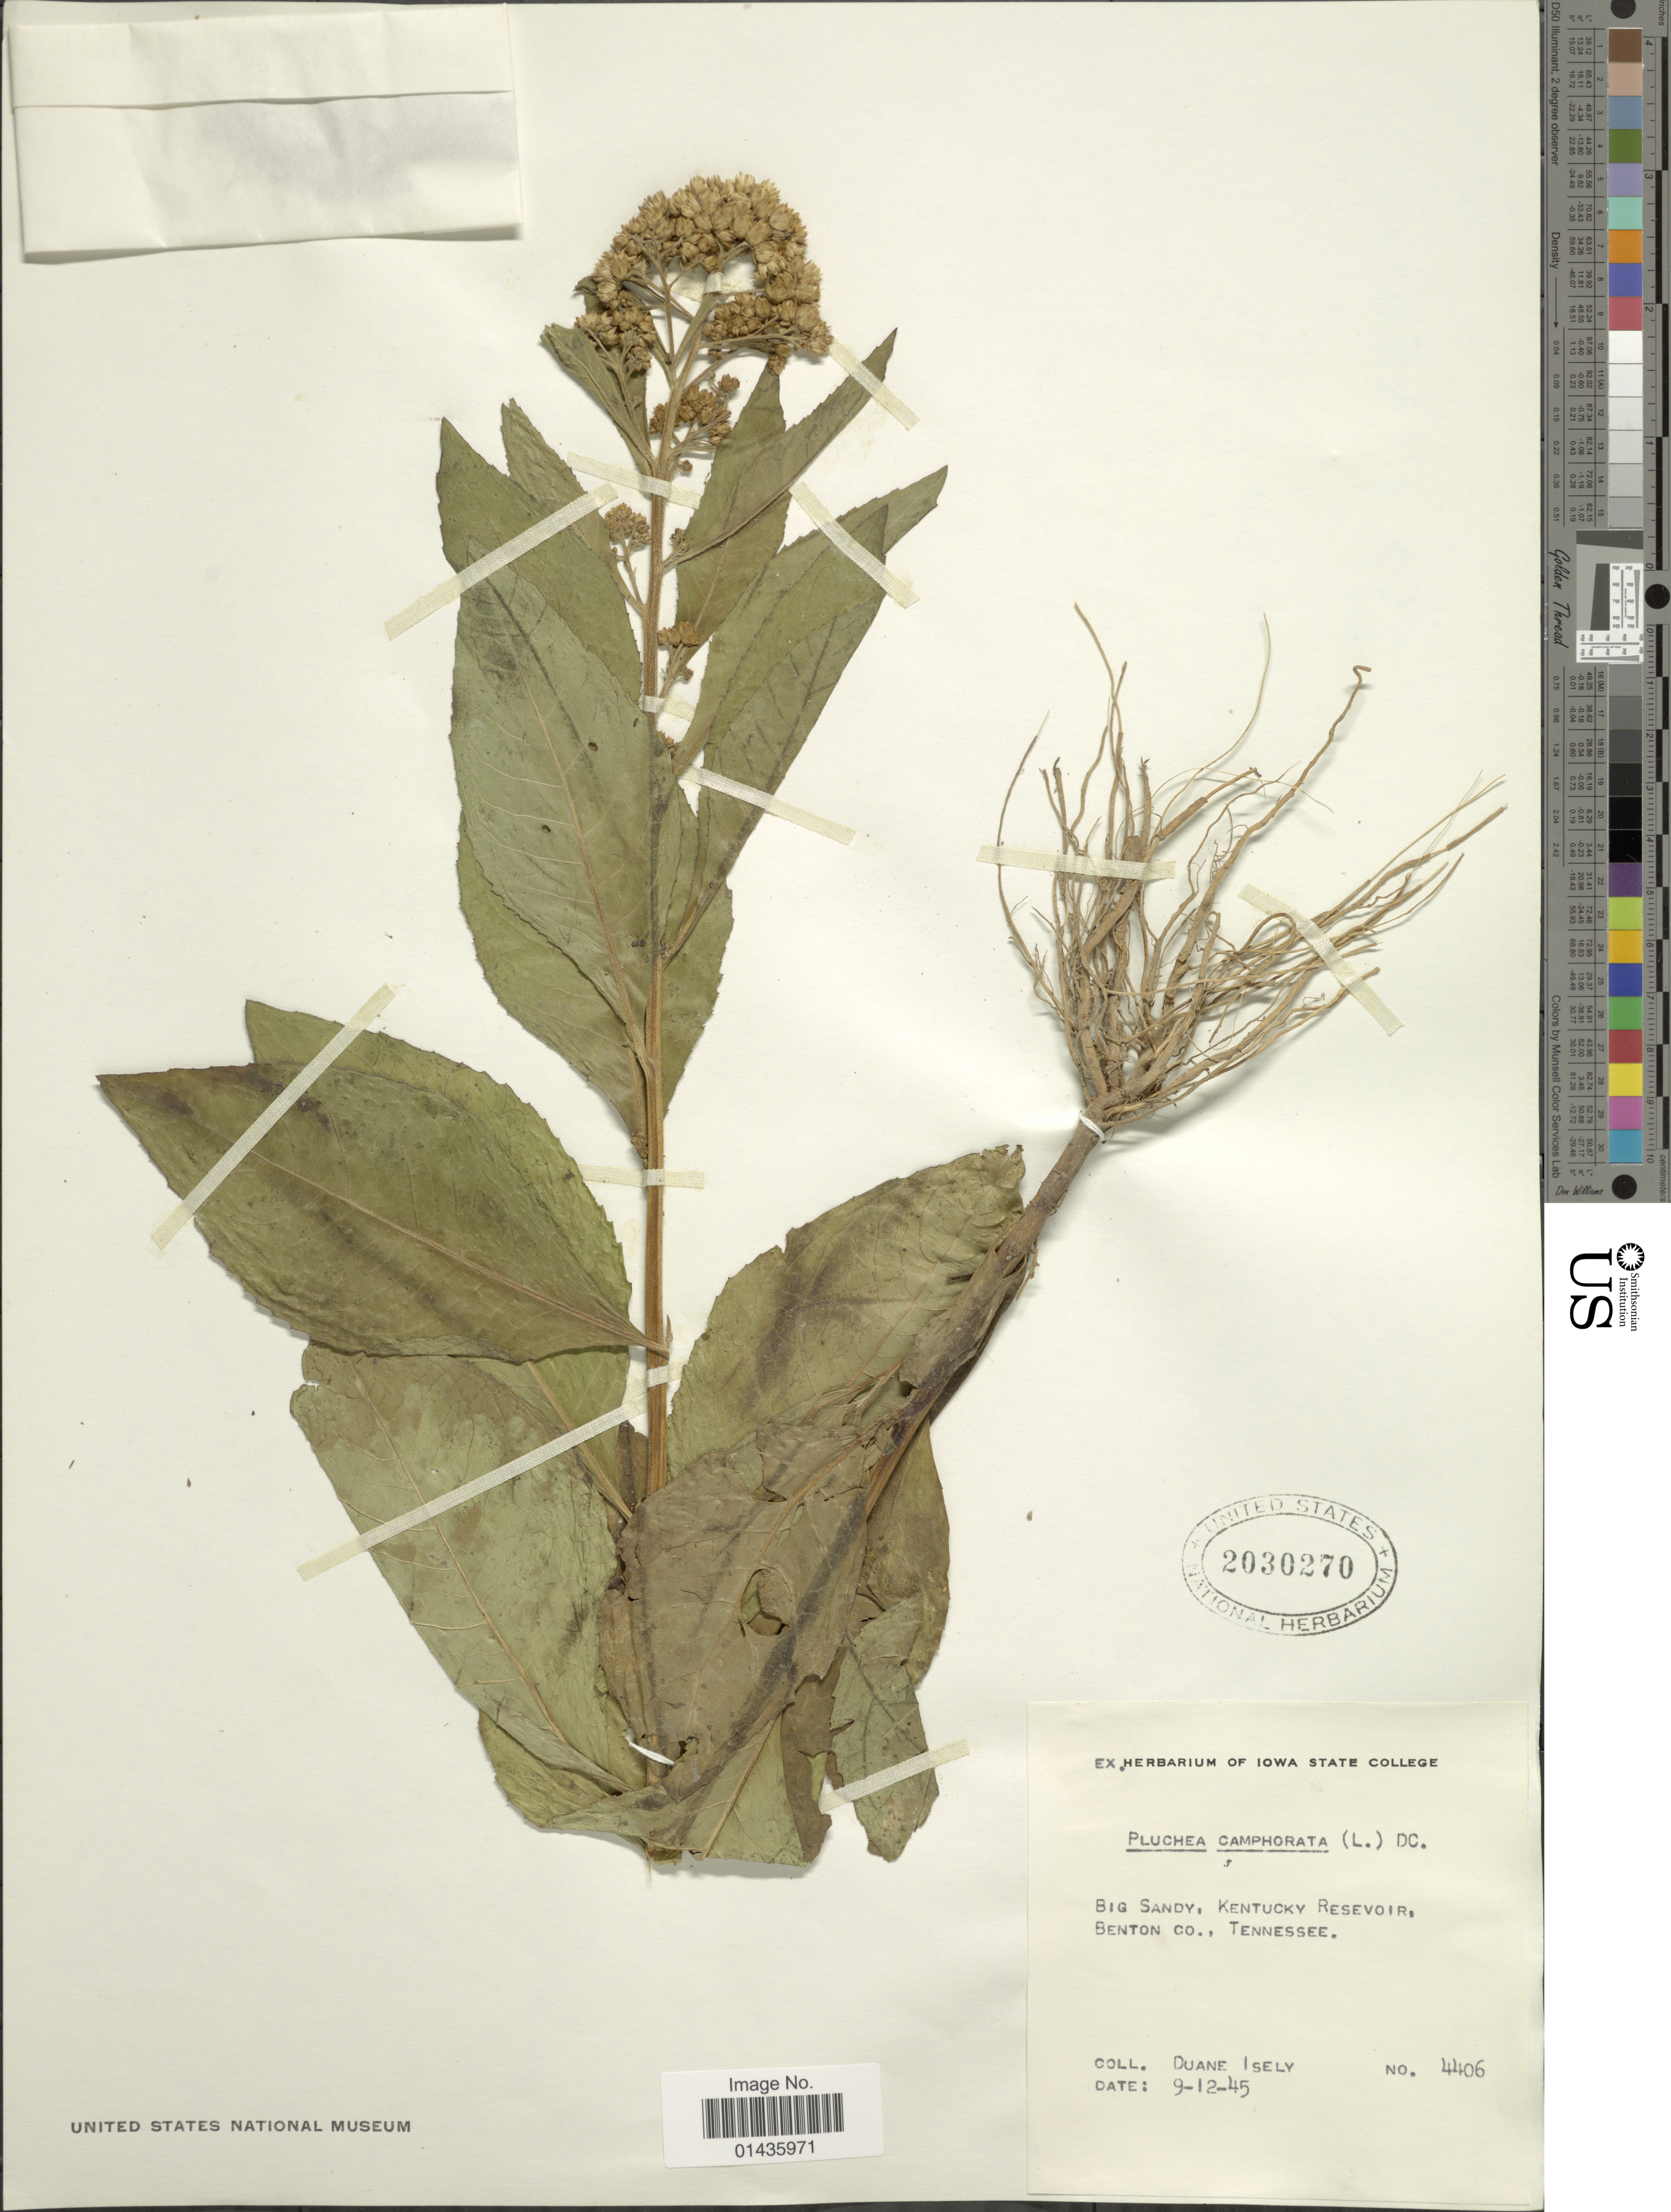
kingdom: Plantae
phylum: Tracheophyta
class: Magnoliopsida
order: Asterales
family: Asteraceae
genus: Pluchea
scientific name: Pluchea camphorata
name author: (L.) DC.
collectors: D. Isely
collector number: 4406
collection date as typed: Transcribed d/m/y: 9/12/45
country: United States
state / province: Tennessee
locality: Big Sandy, Kentucky Reservoir, Benton Co.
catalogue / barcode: US 2030270